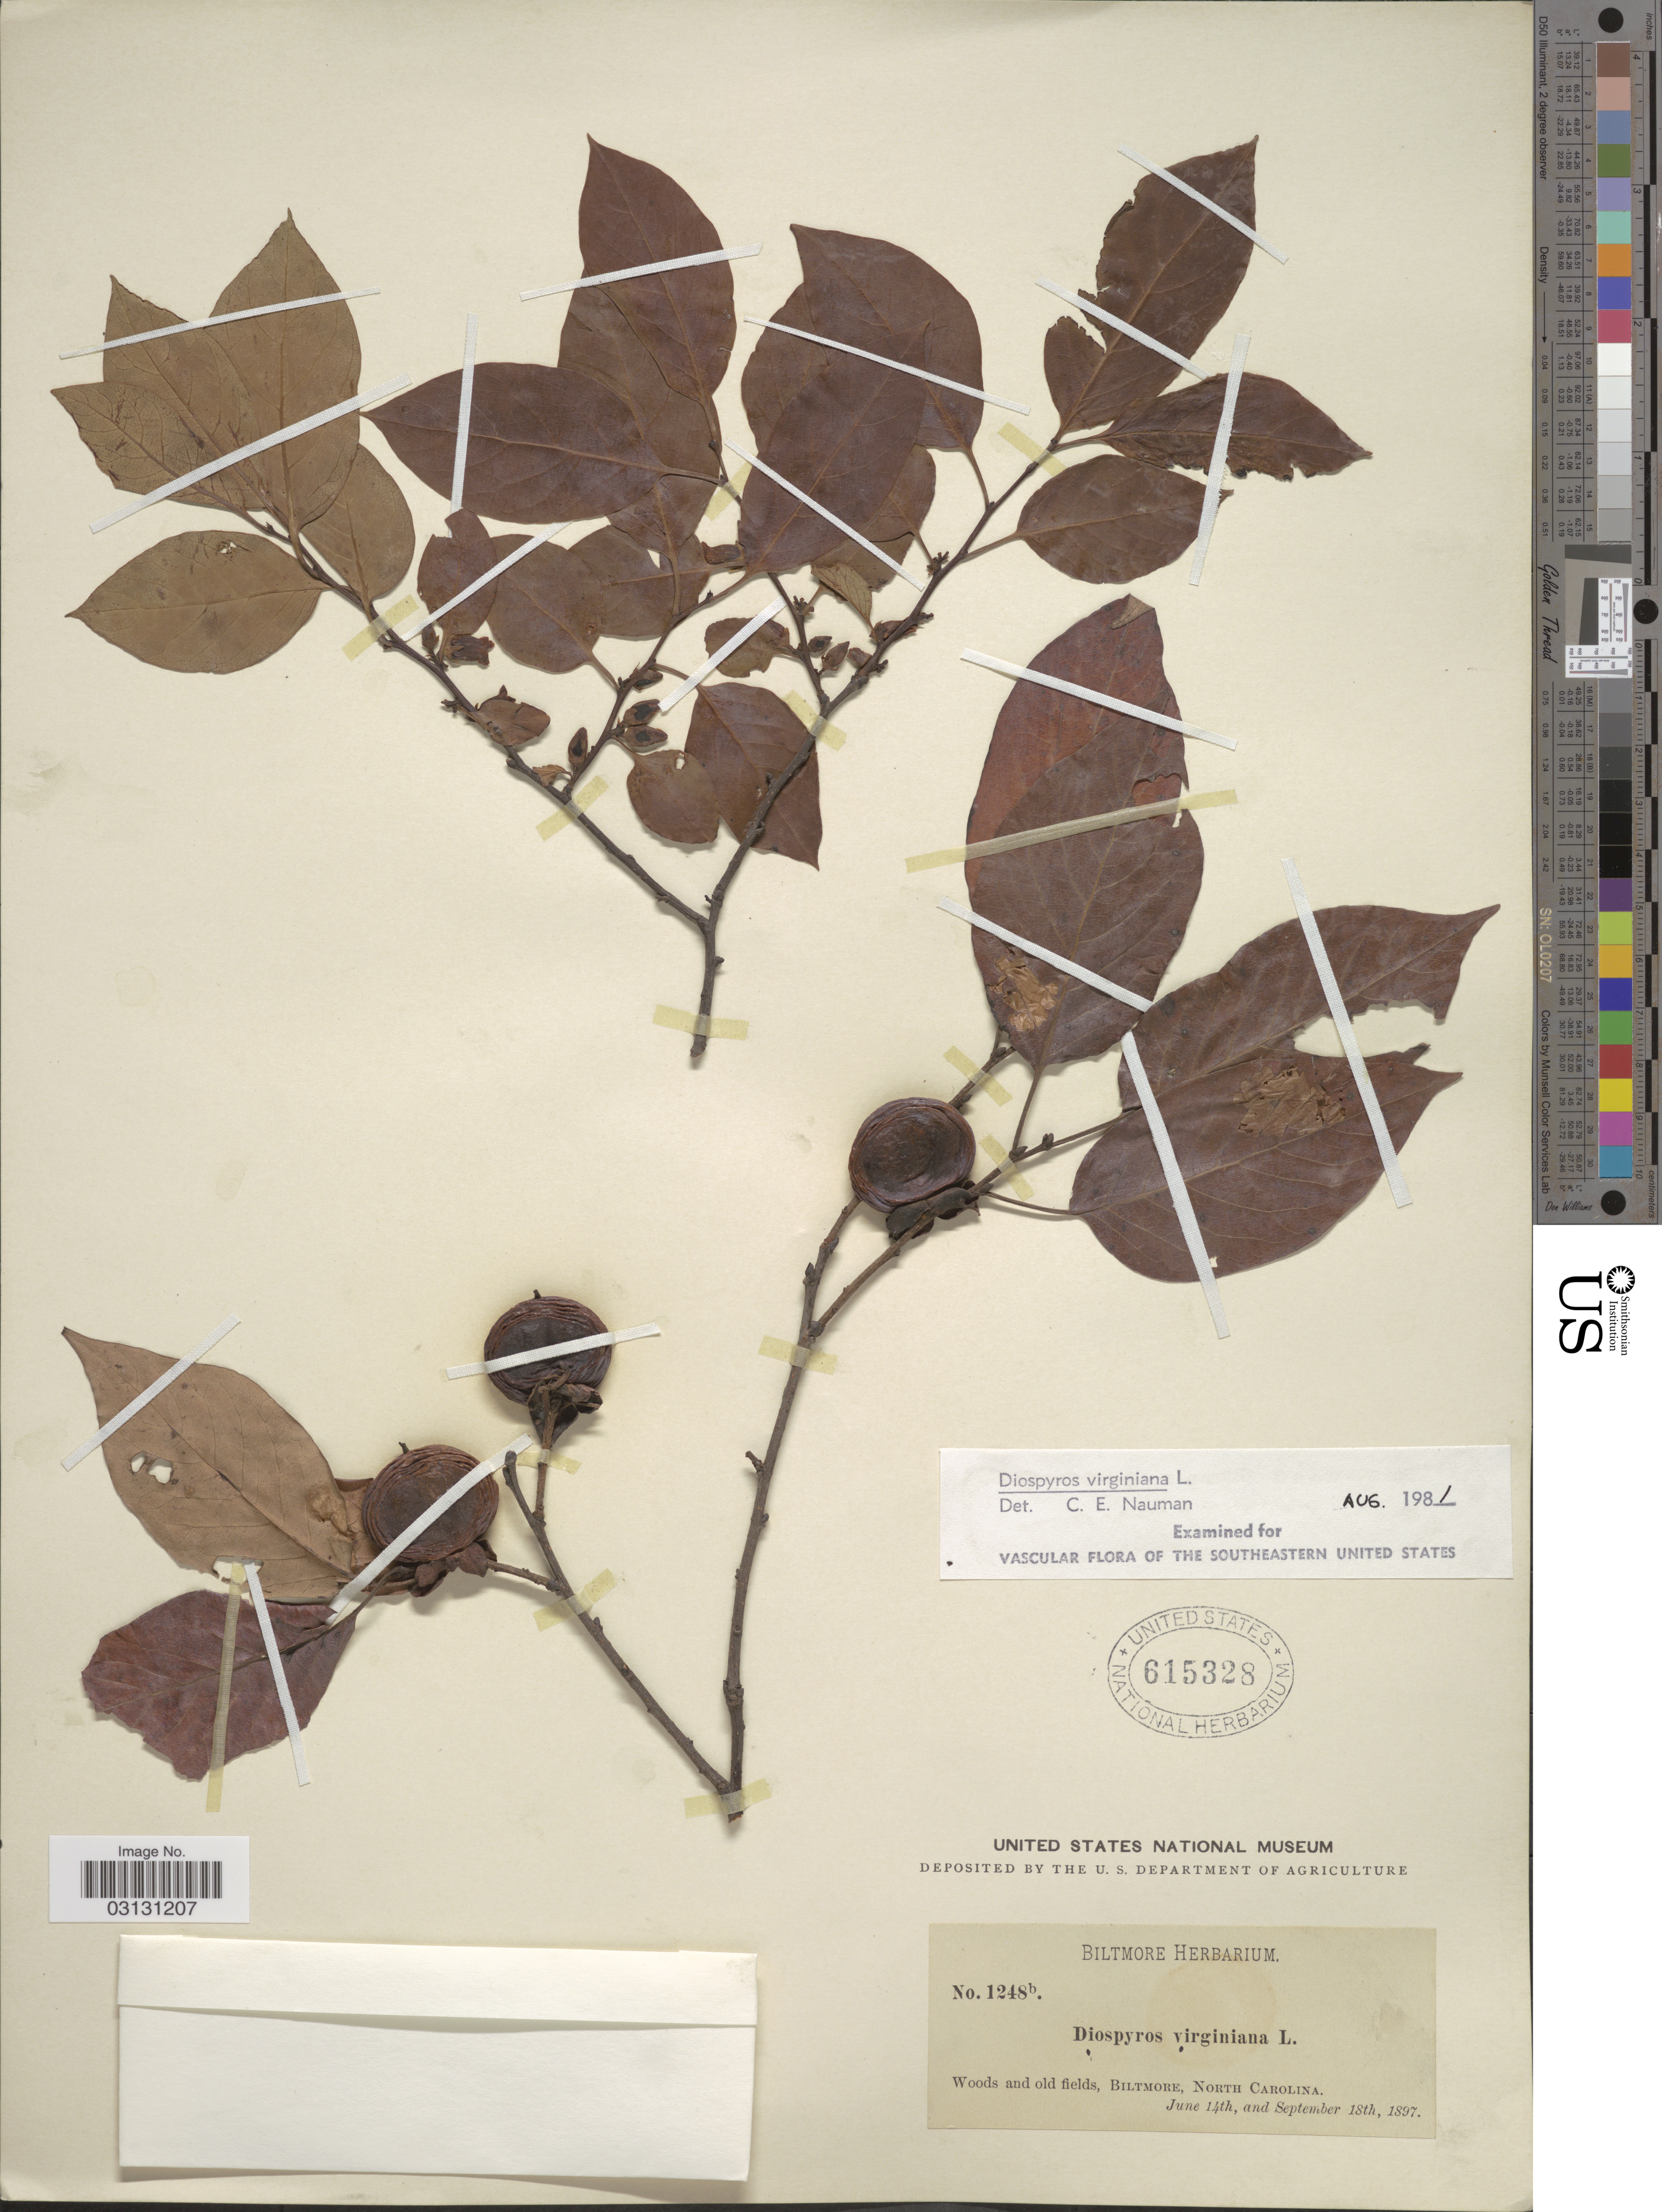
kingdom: Plantae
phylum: Tracheophyta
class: Magnoliopsida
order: Ericales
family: Ebenaceae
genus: Diospyros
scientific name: Diospyros virginiana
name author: L.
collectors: ex herb. Biltmore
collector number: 1248 b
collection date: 1897-06-14/1897-09-18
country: United States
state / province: North Carolina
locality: Biltmore.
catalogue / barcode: US 615328